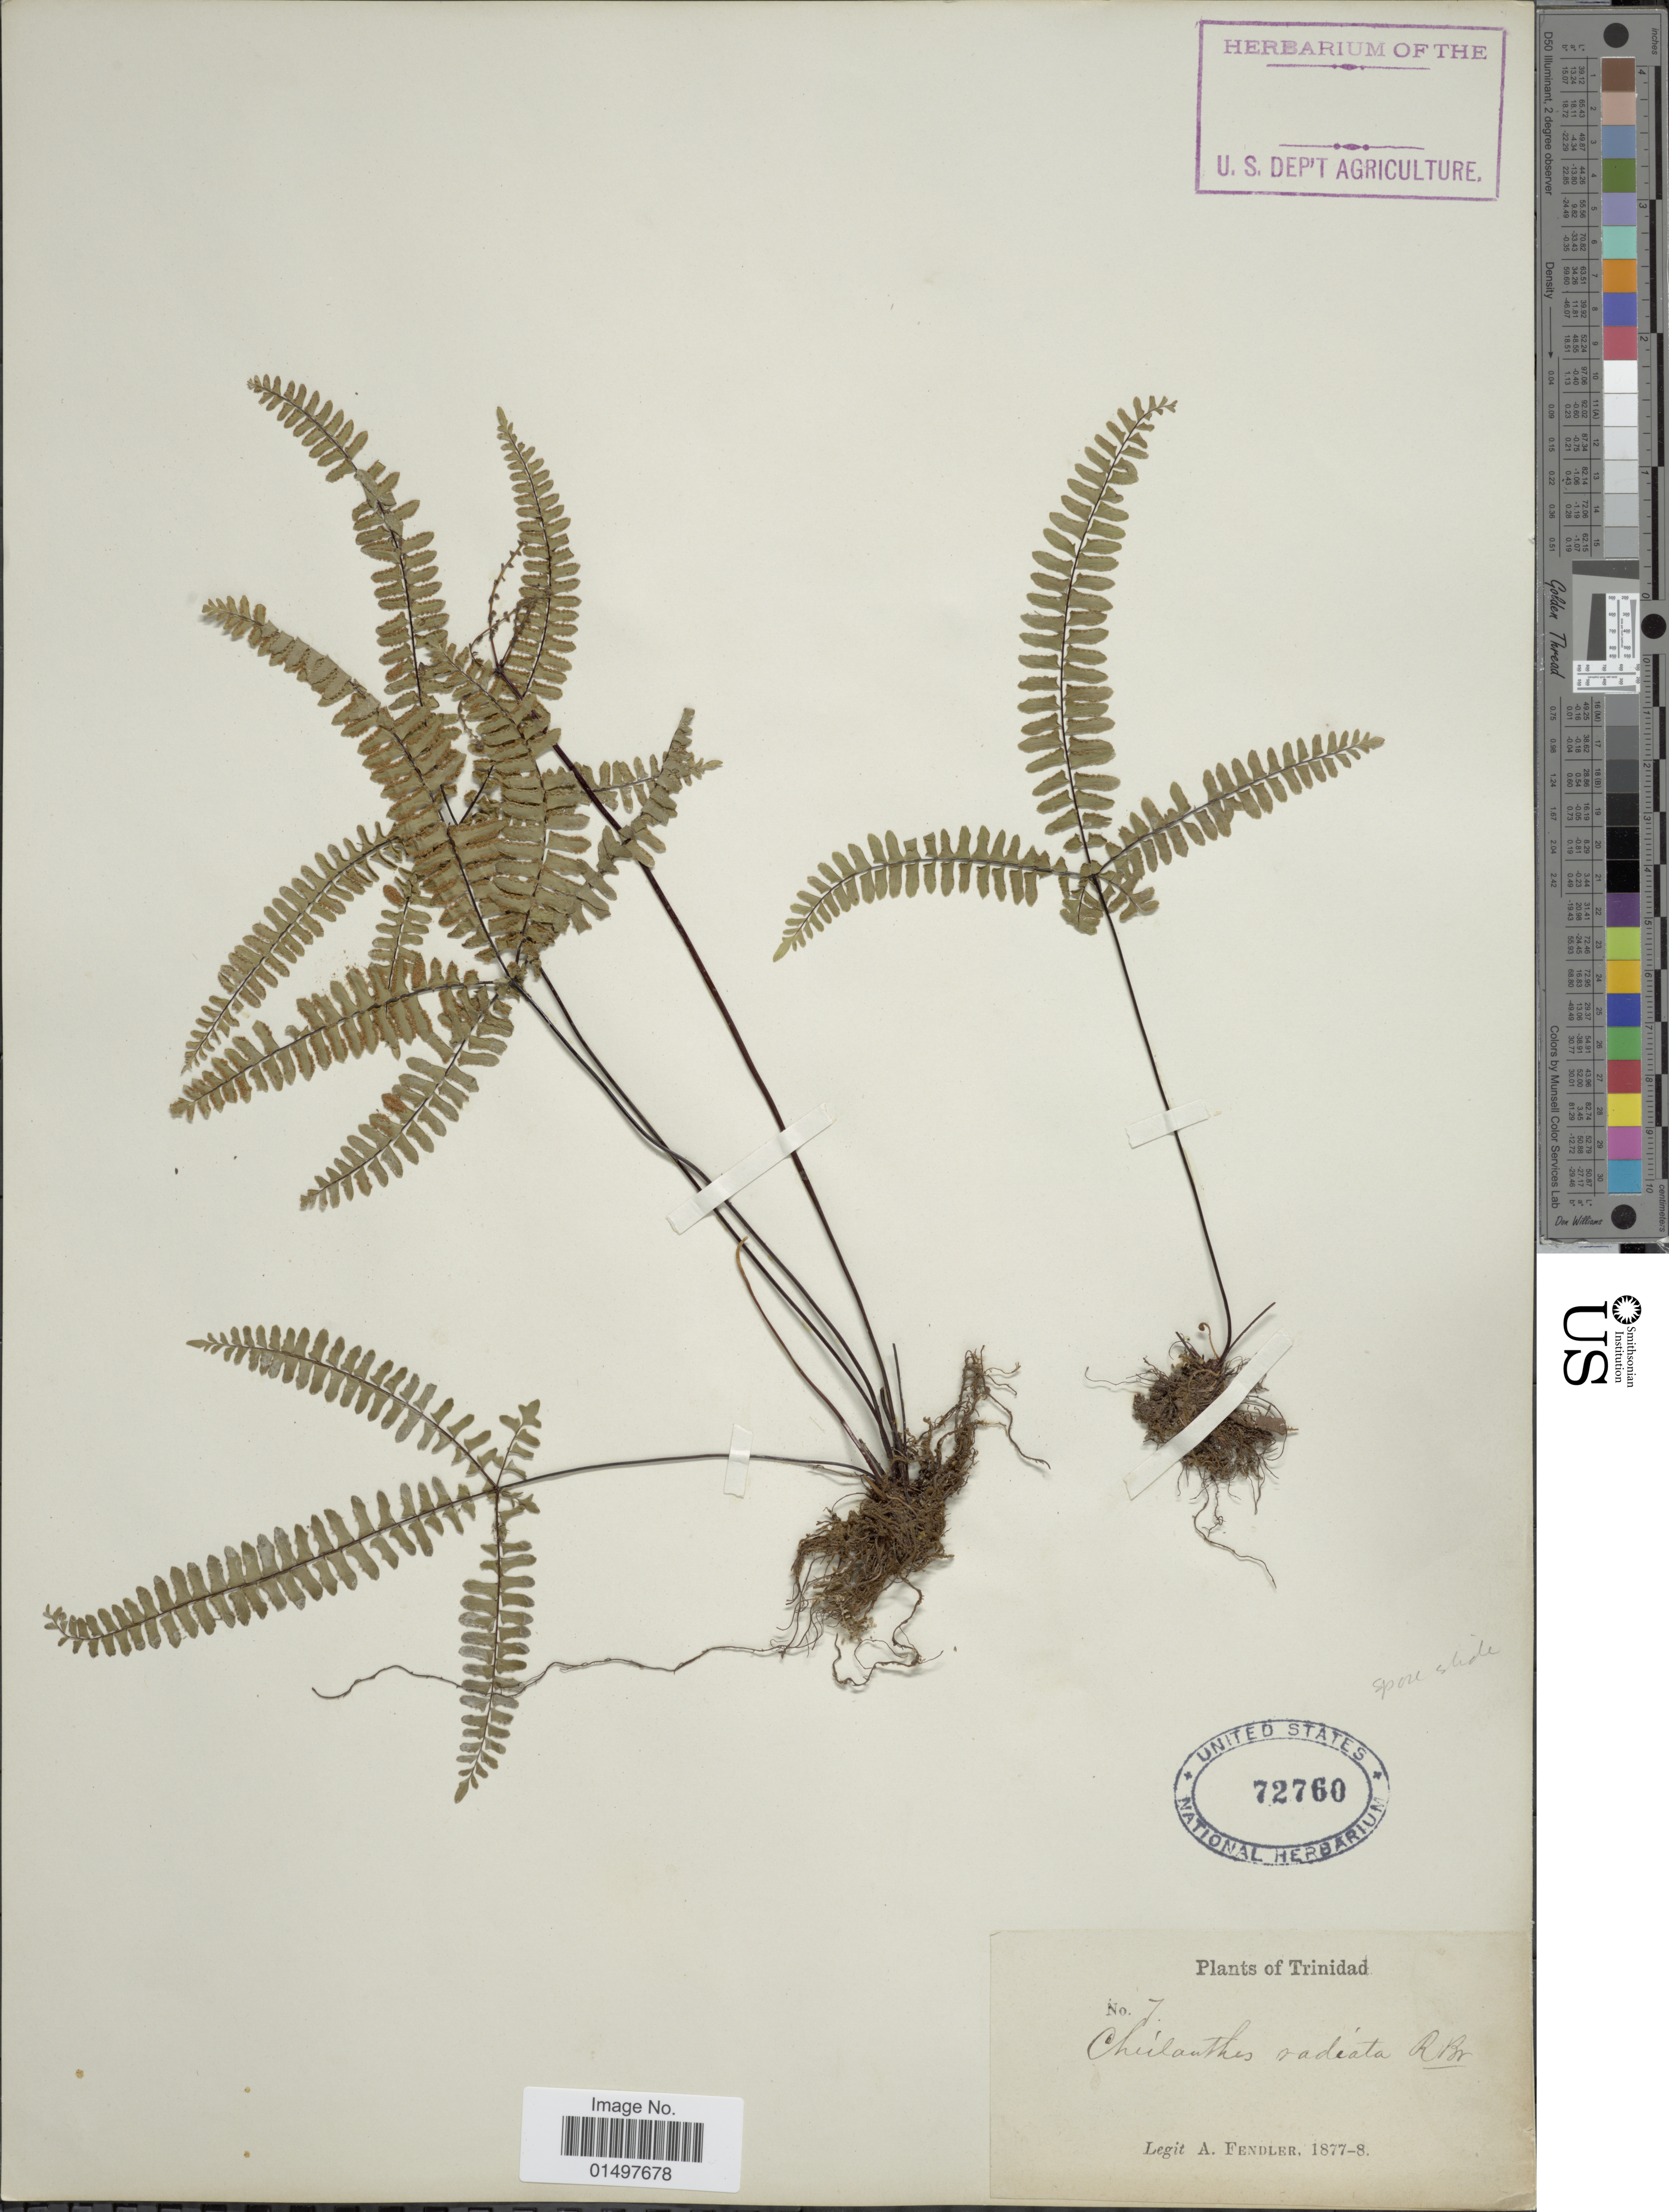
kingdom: Plantae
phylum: Tracheophyta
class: Polypodiopsida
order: Polypodiales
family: Pteridaceae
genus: Adiantopsis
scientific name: Adiantopsis radiata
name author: (L.) Fée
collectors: A. Fendler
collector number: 7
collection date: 1877/1878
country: Trinidad and Tobago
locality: Trinidad.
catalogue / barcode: US 72760